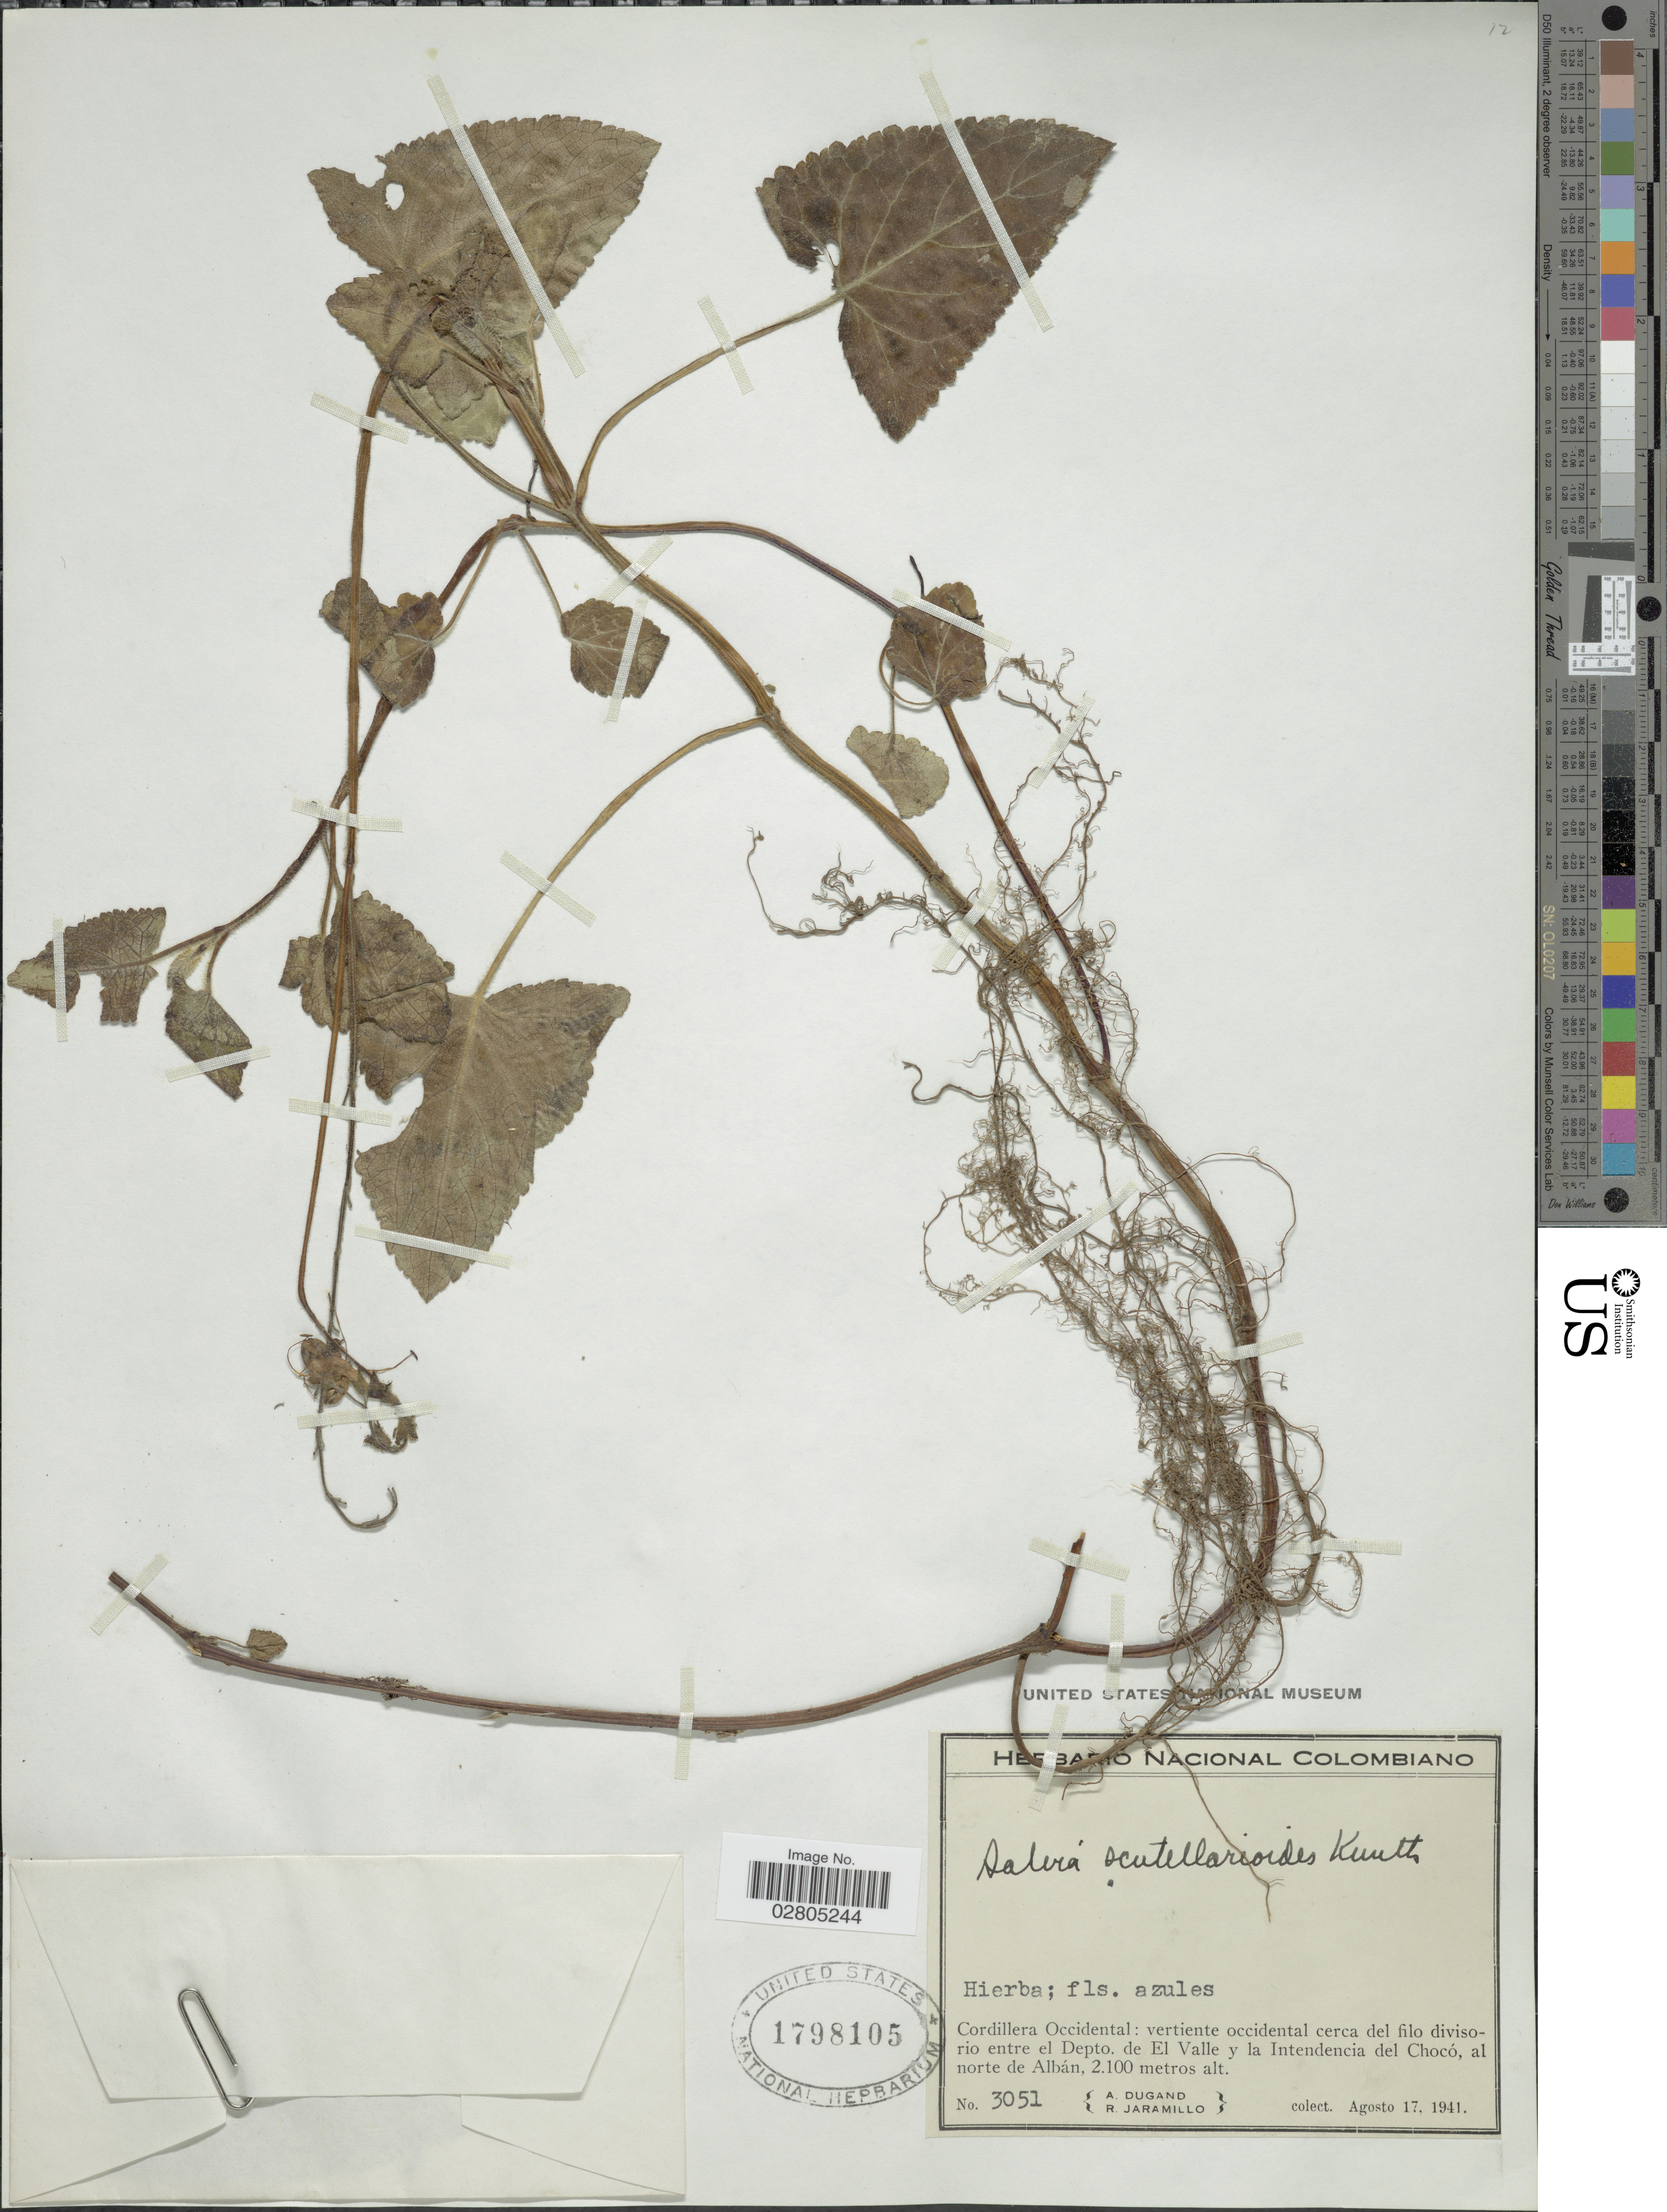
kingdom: Plantae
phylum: Tracheophyta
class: Magnoliopsida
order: Lamiales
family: Lamiaceae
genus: Salvia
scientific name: Salvia scutellarioides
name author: Kunth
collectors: A. Dugand & R. Jaramillo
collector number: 3051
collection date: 1941-08-17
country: Colombia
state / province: Valle del Cauca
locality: Cordillera Occidental, vertiente occidental cerca del filo divisorio entre el Depto. de El Valle y la Intendencia del Chocó, al norte de Albán.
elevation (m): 2100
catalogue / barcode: US 1798105